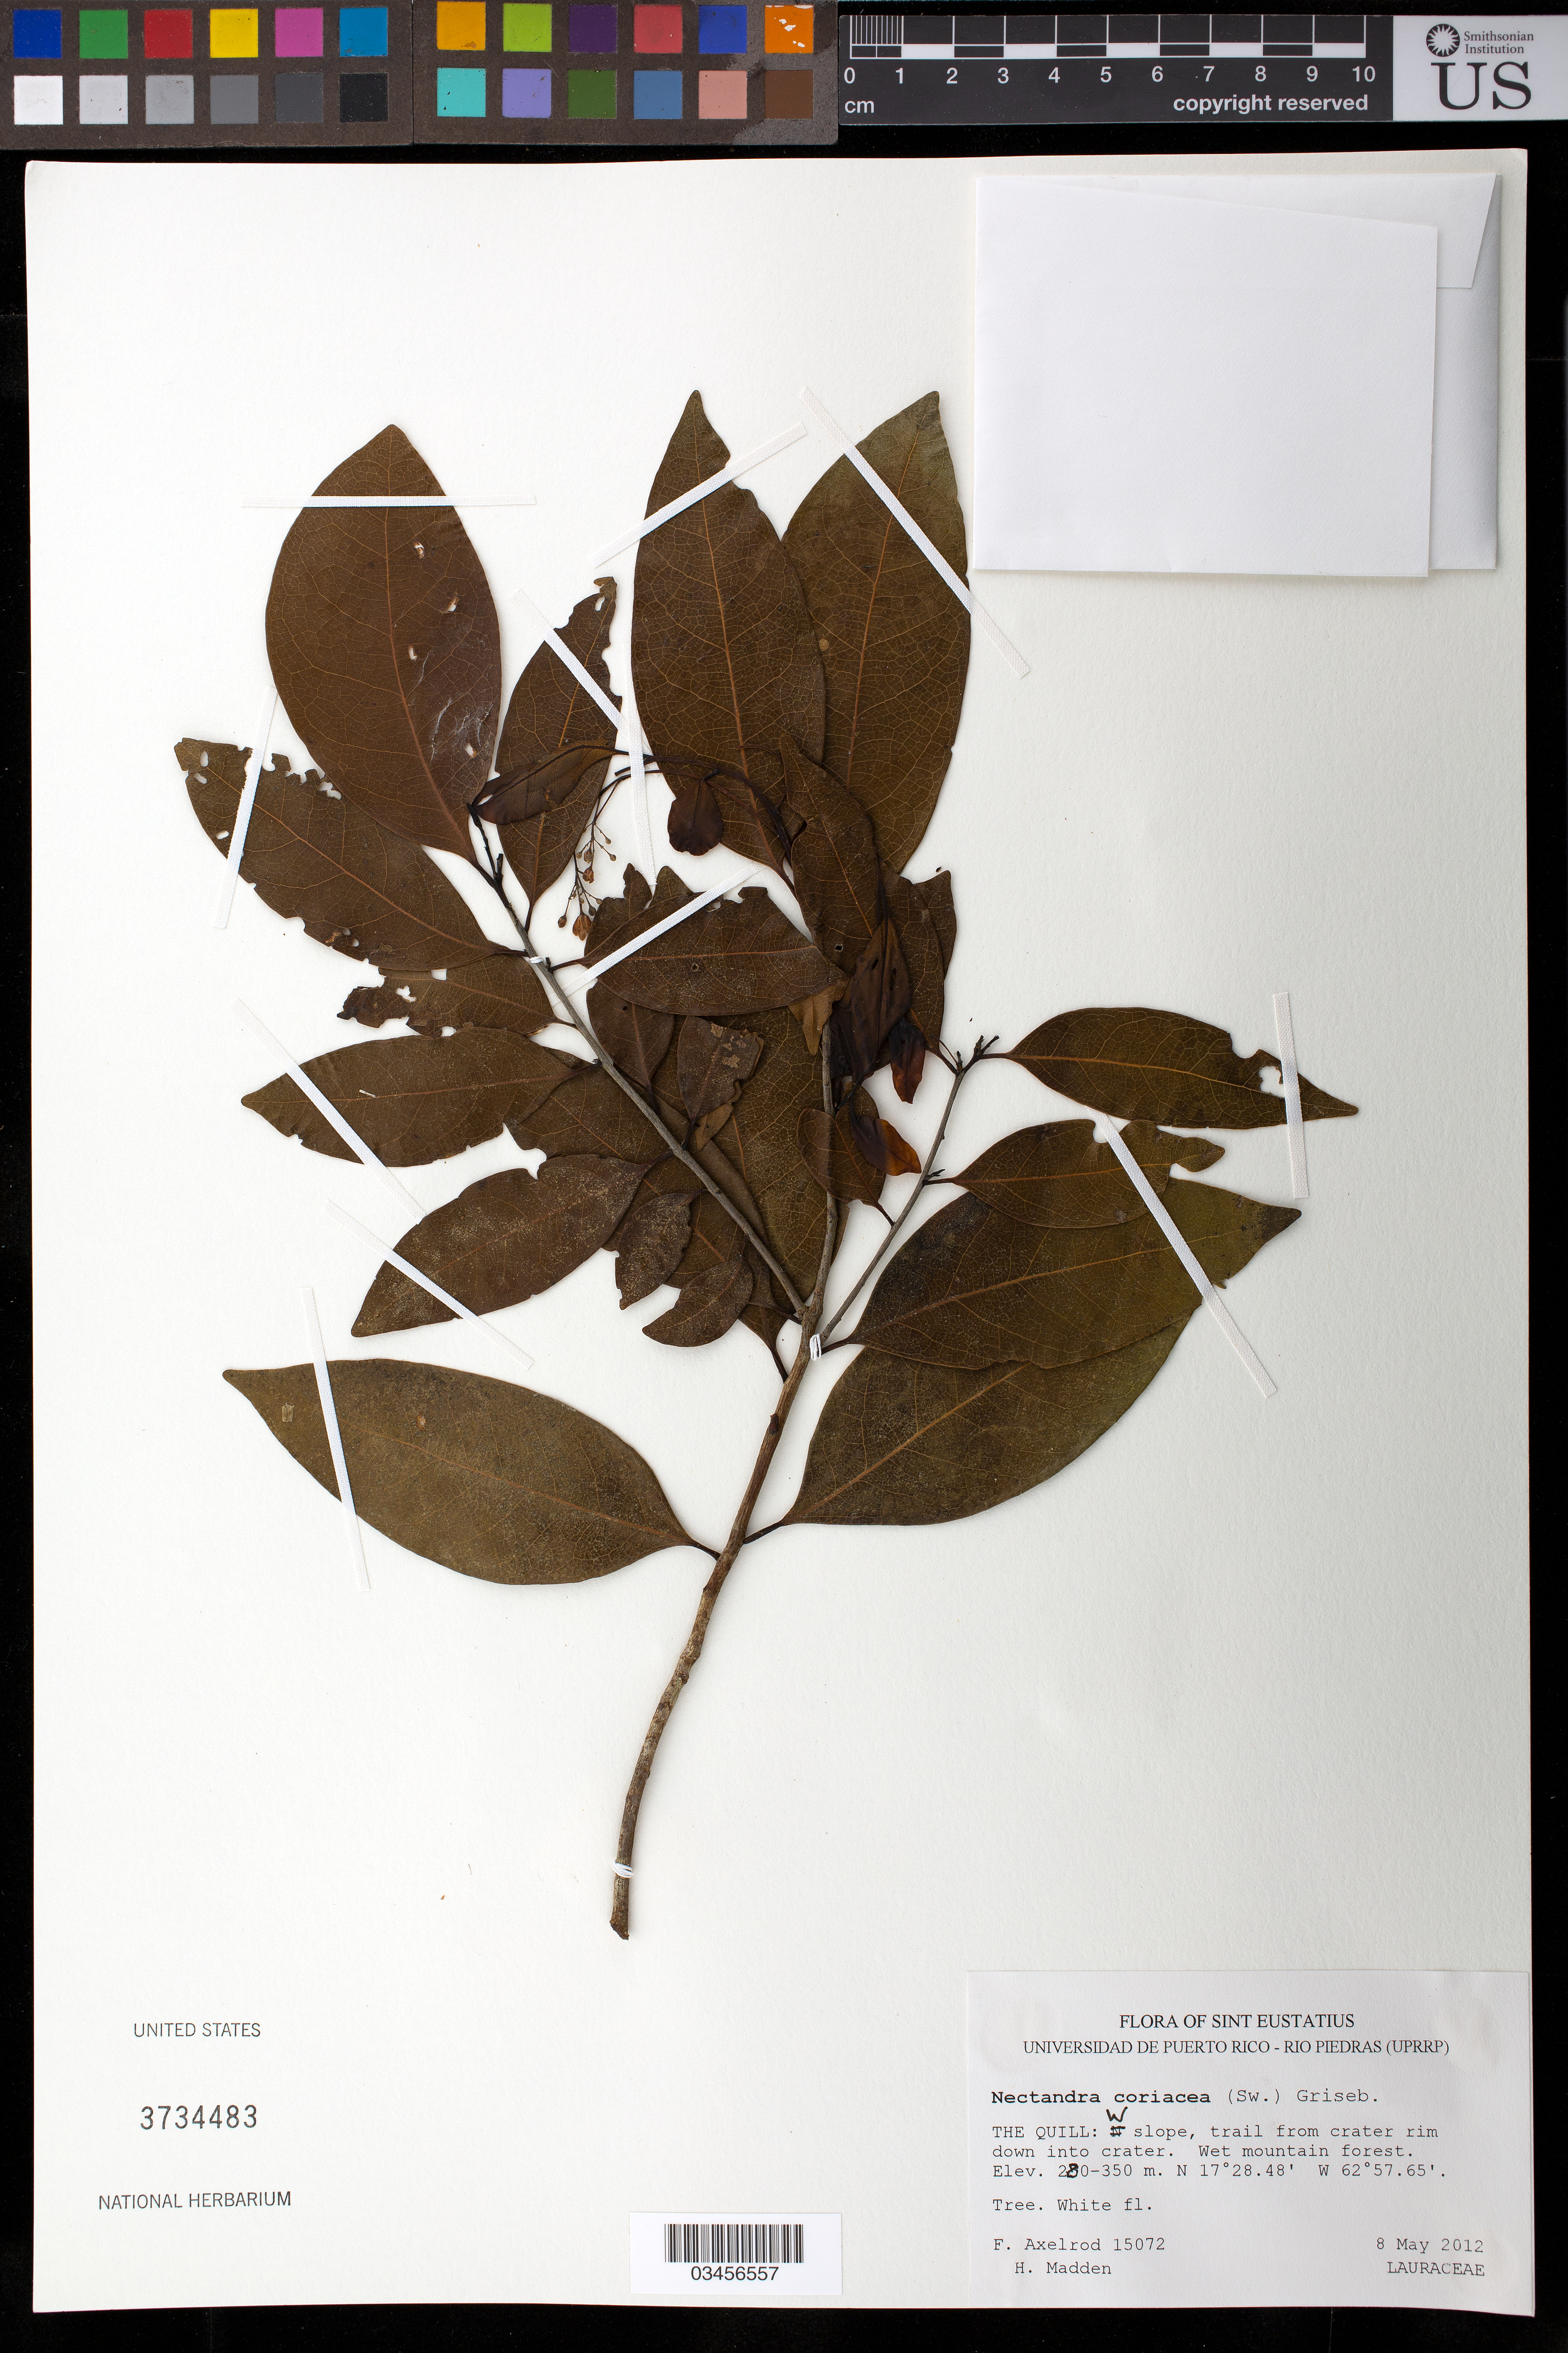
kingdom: Plantae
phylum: Tracheophyta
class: Magnoliopsida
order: Laurales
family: Lauraceae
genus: Nectandra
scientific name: Nectandra coriacea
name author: (Sw.) Griseb.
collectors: F. S. Axelrod & H. Madden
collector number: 15072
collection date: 2012-05-08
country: Netherlands Antilles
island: Sint Eustatius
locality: The Quill: W slope, trail from crater rim down into crater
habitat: Wet mountain forest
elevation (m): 280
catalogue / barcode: US 3734483